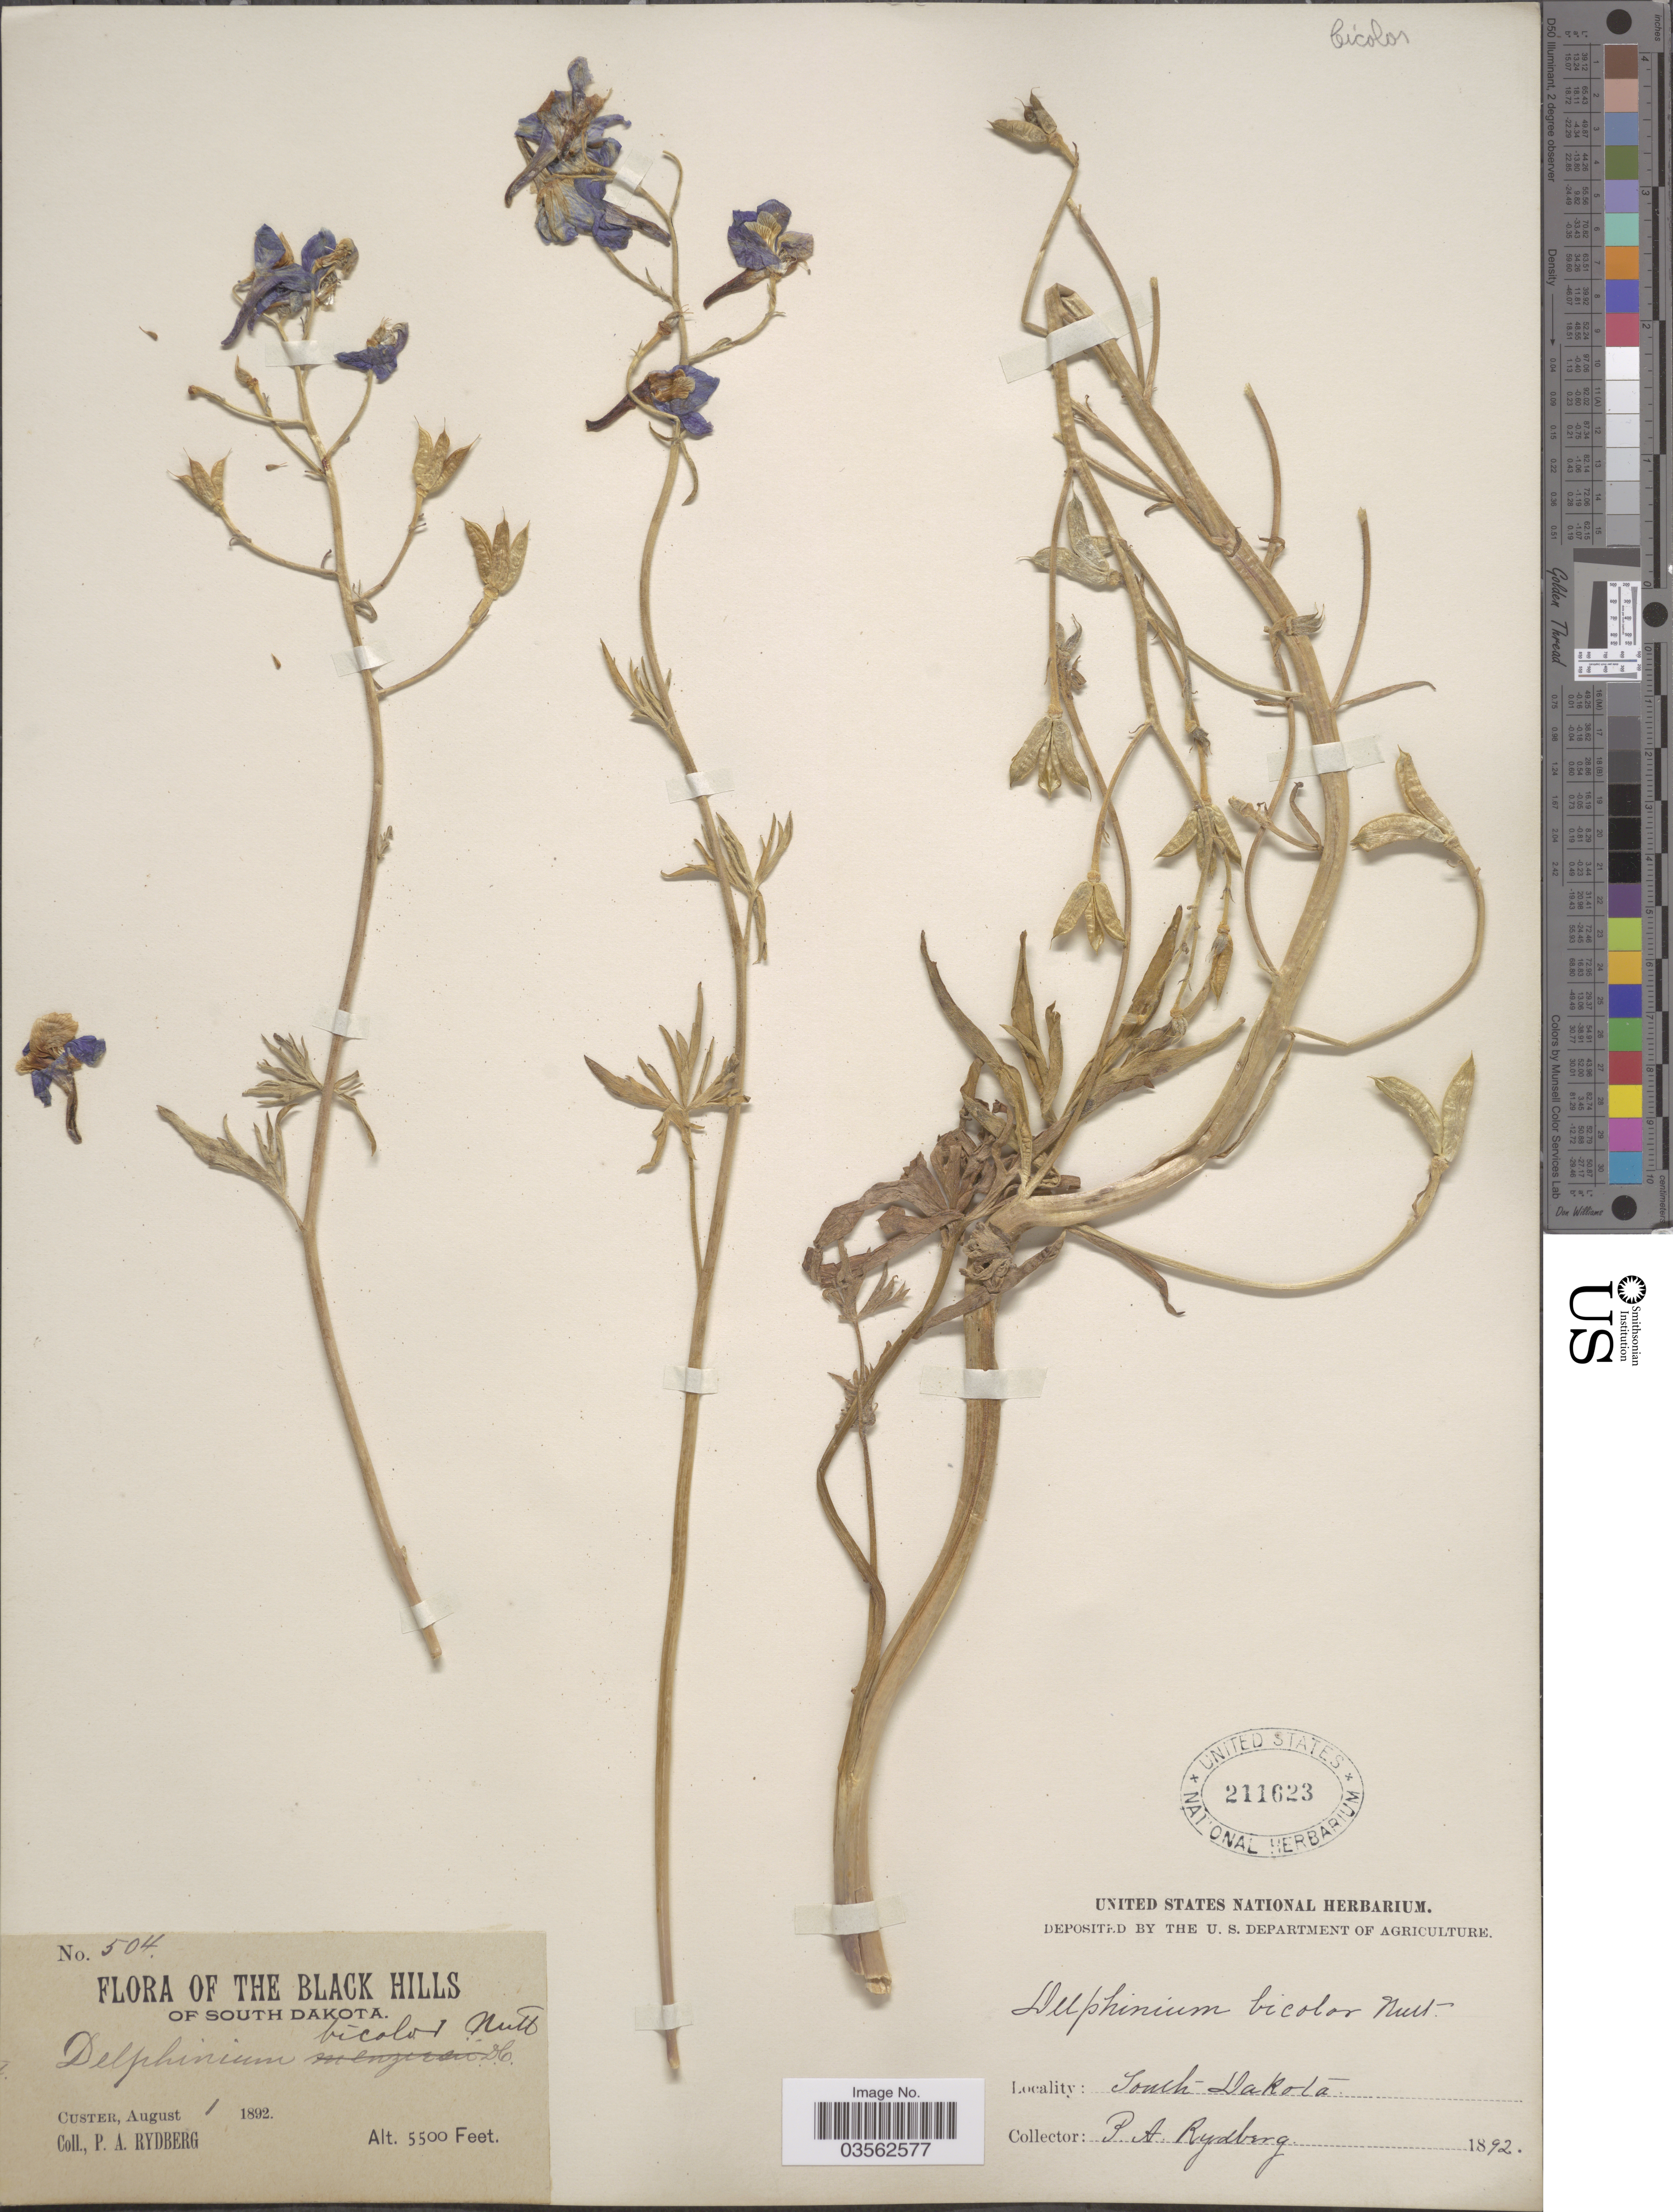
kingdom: Plantae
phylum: Tracheophyta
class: Magnoliopsida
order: Ranunculales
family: Ranunculaceae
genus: Delphinium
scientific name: Delphinium bicolor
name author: Nutt.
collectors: P. A. Rydberg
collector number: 504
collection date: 1892-08-01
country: United States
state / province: South Dakota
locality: The Black Hills of South Dakota. Custer.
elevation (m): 1676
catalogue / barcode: US 211623